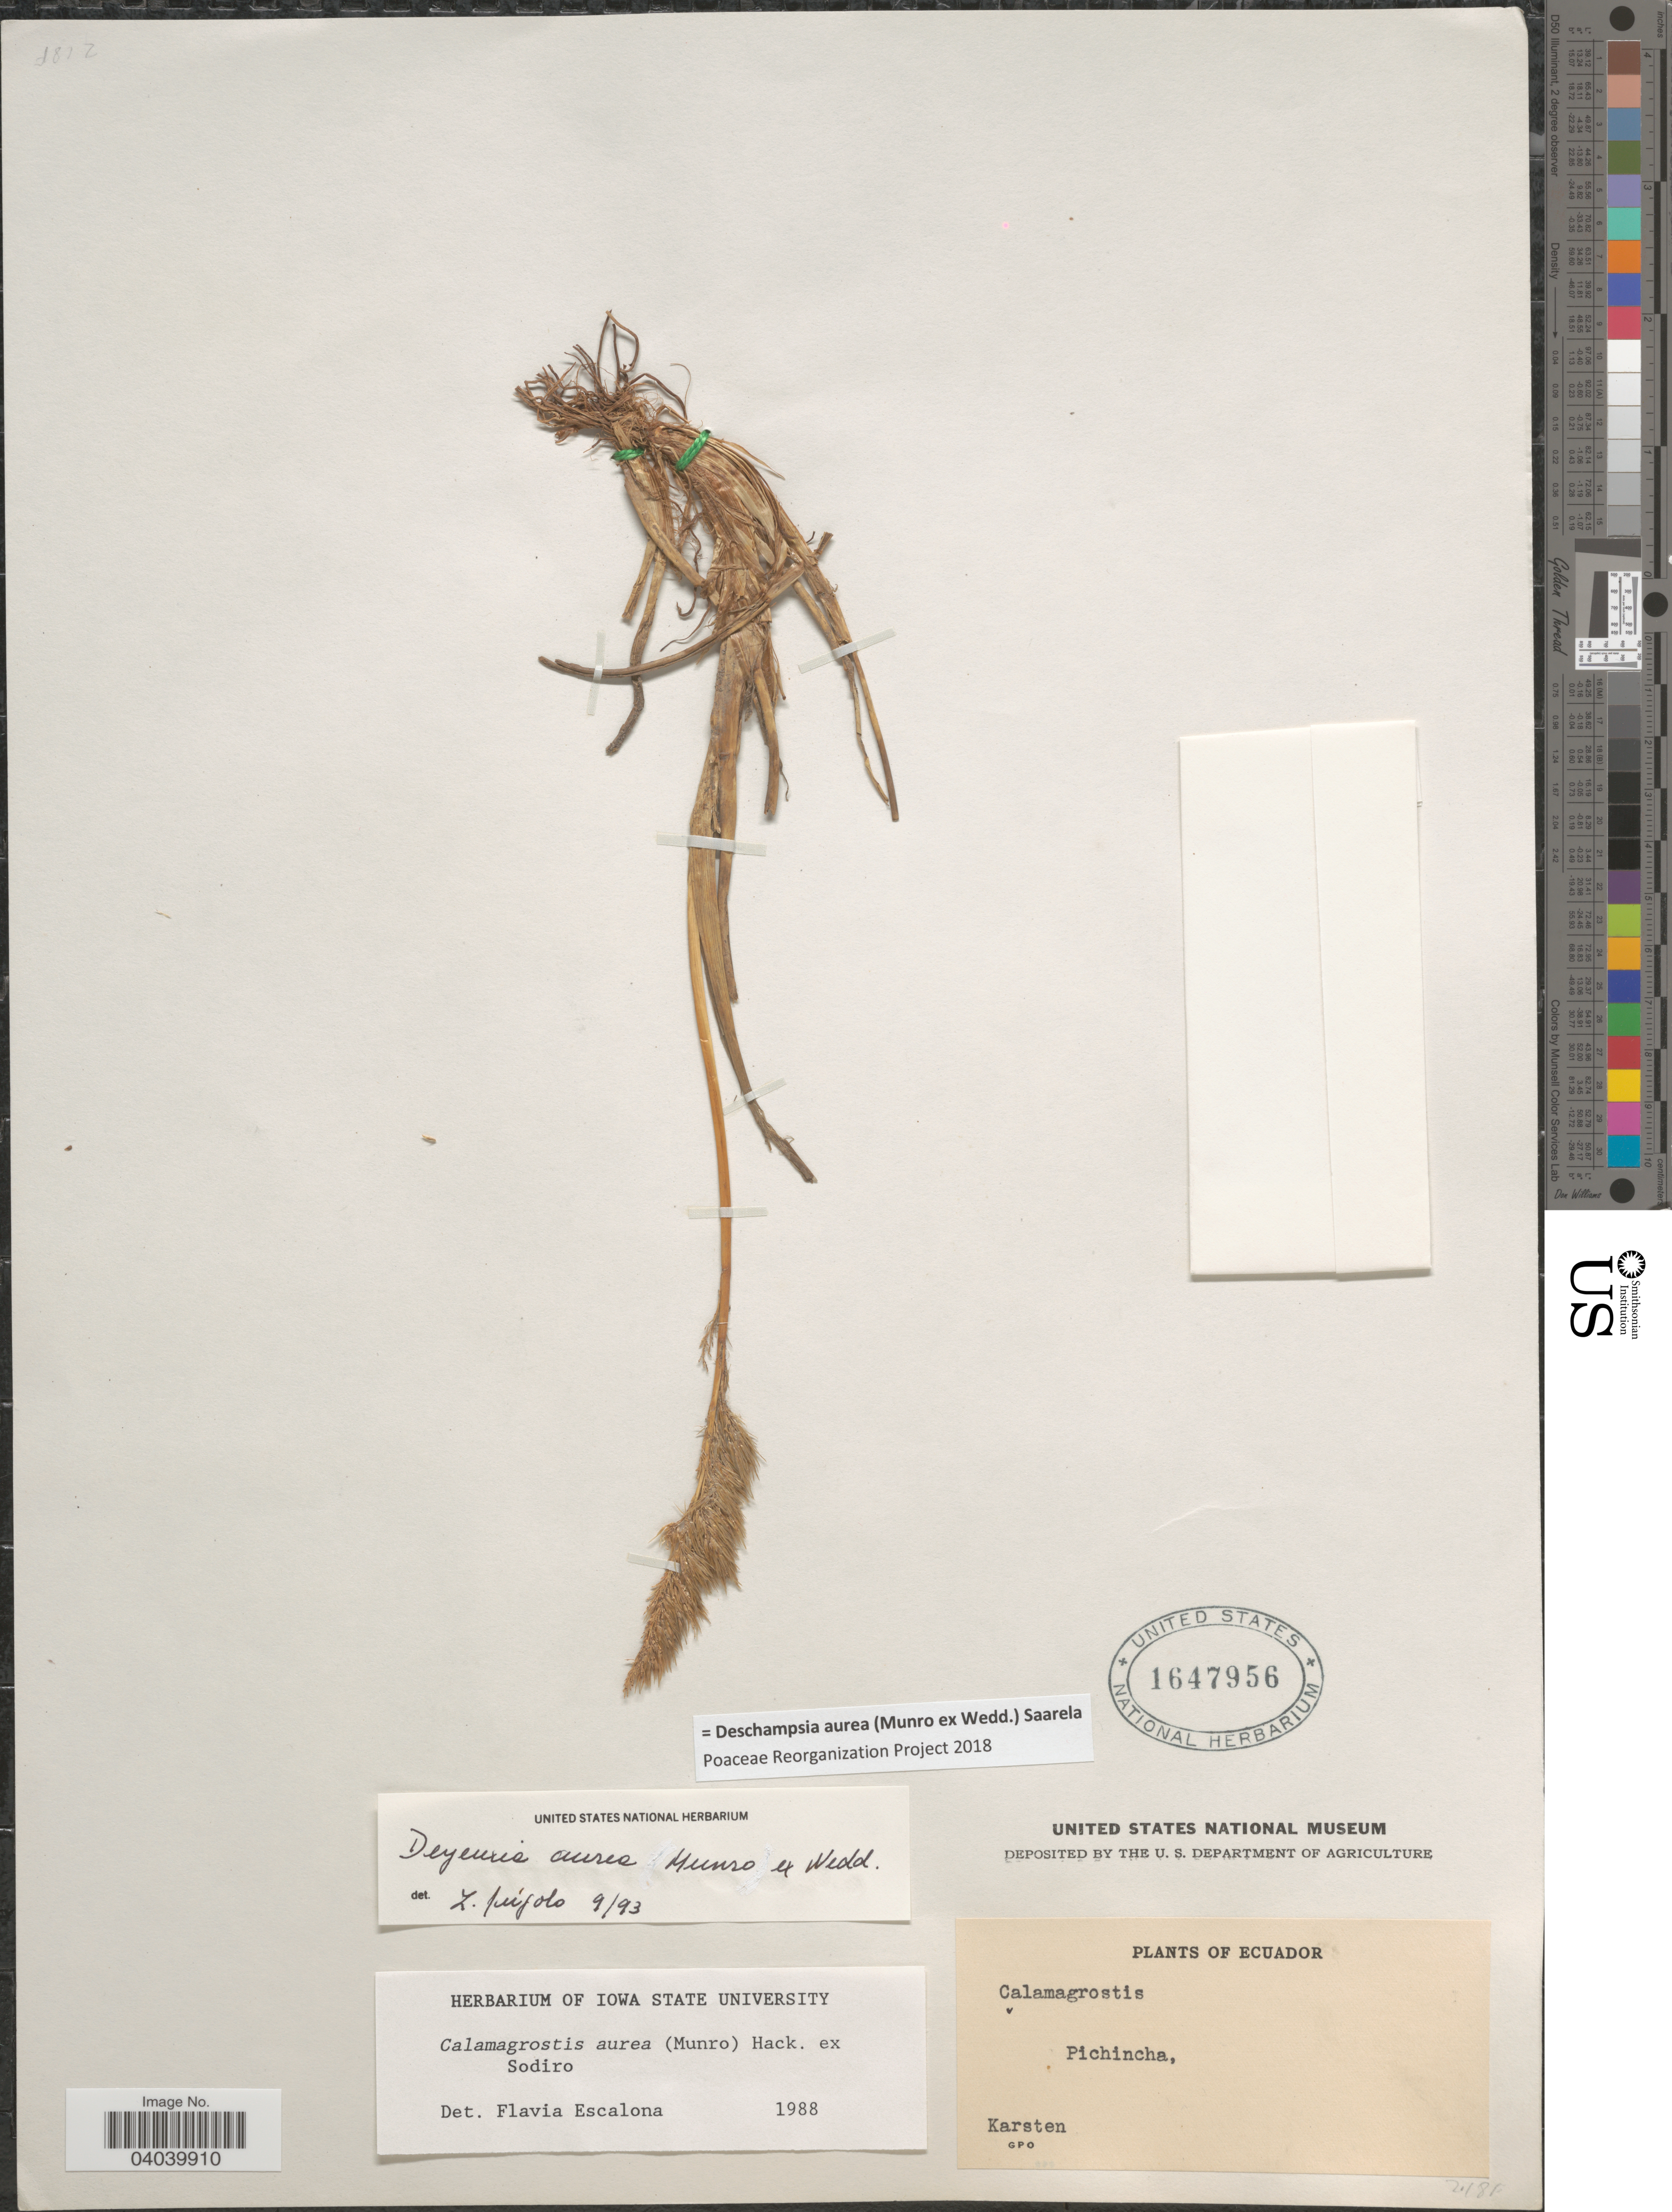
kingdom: Plantae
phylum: Tracheophyta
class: Liliopsida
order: Poales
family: Poaceae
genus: Deschampsia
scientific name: Deschampsia aurea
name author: (Munro ex Wedd.) Saarela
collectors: -. Karsten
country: Ecuador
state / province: Pichincha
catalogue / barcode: US 1647956